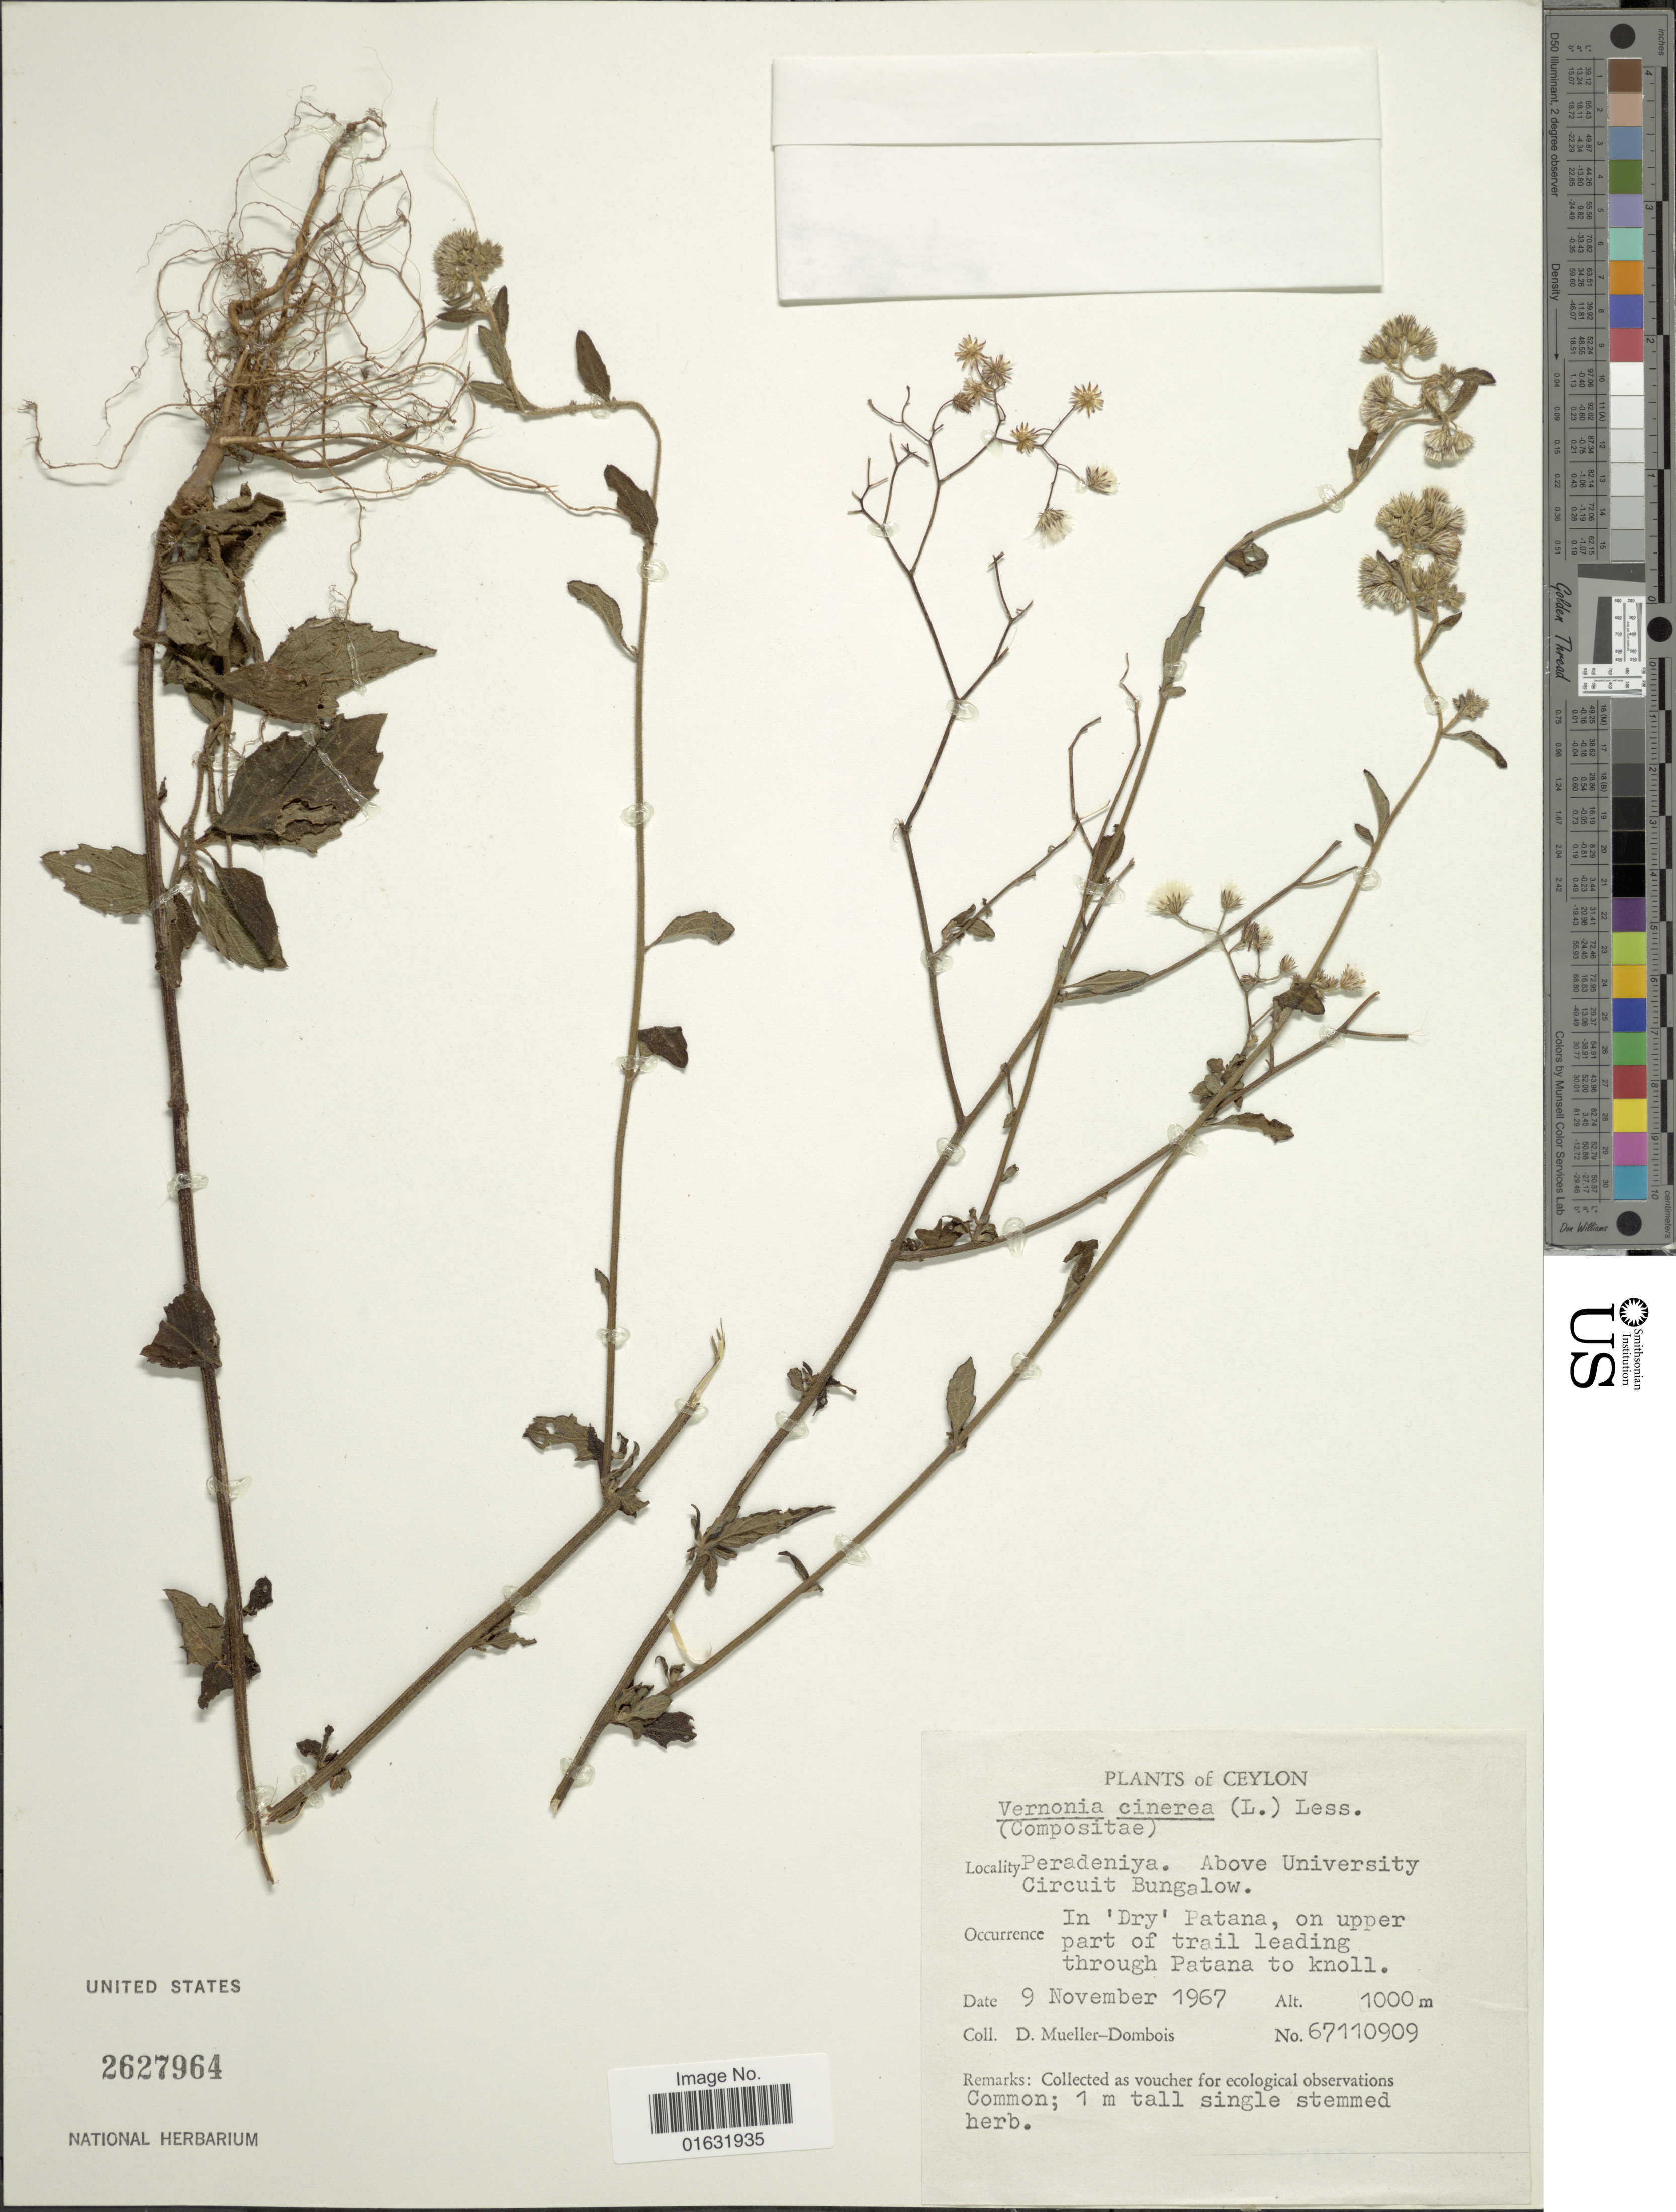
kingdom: Plantae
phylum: Tracheophyta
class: Magnoliopsida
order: Asterales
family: Asteraceae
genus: Cyanthillium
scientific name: Cyanthillium cinereum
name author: (L.) H. Rob.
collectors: D. Meuller-Dombois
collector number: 67110909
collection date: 1967-11-09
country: Sri Lanka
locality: Ceylon, Peradeniya, Above University Circuit Bungalow, on upper part of trail leading through Patana to knoll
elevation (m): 1000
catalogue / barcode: US 2627964